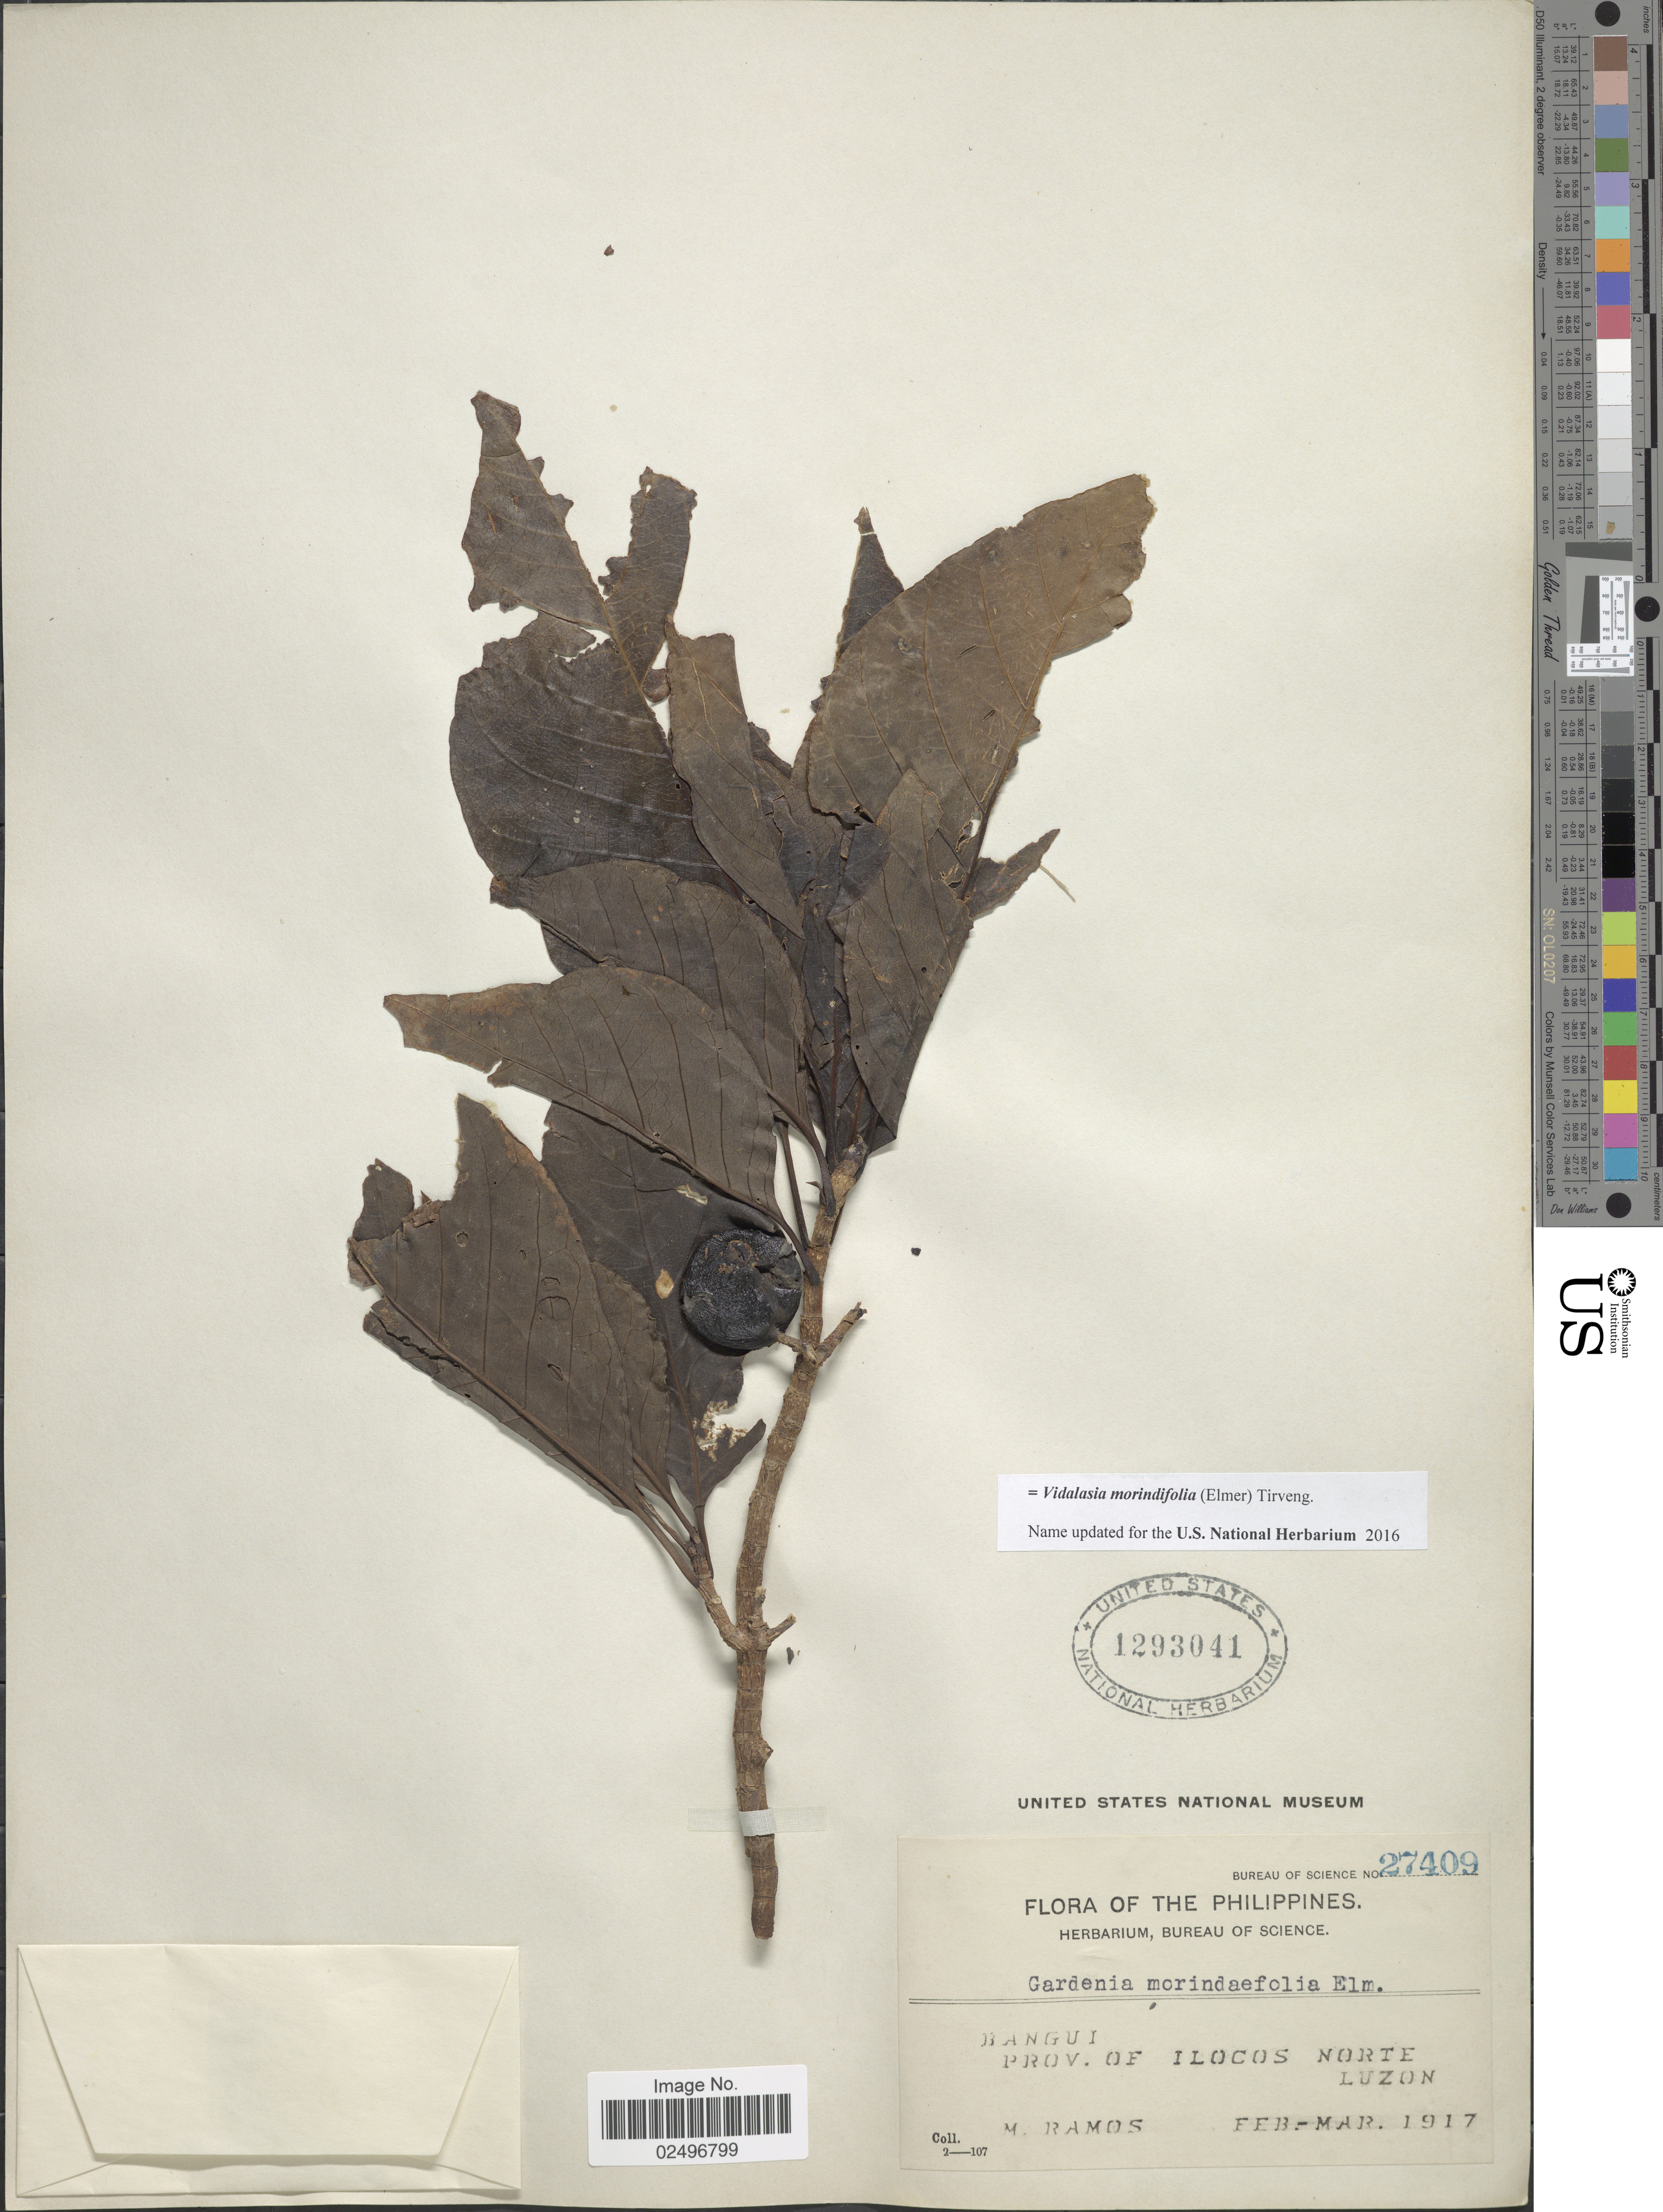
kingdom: Plantae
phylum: Tracheophyta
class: Magnoliopsida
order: Gentianales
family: Rubiaceae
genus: Vidalasia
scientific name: Vidalasia morindifolia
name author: (Elmer) Tirveng.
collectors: M. Ramos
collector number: Bureau of Science 27409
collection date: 1917-02/1917-03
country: Philippines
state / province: Ilocos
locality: Bangui, Prov. of Ilocos Norte, Luzon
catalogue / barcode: US 1293041